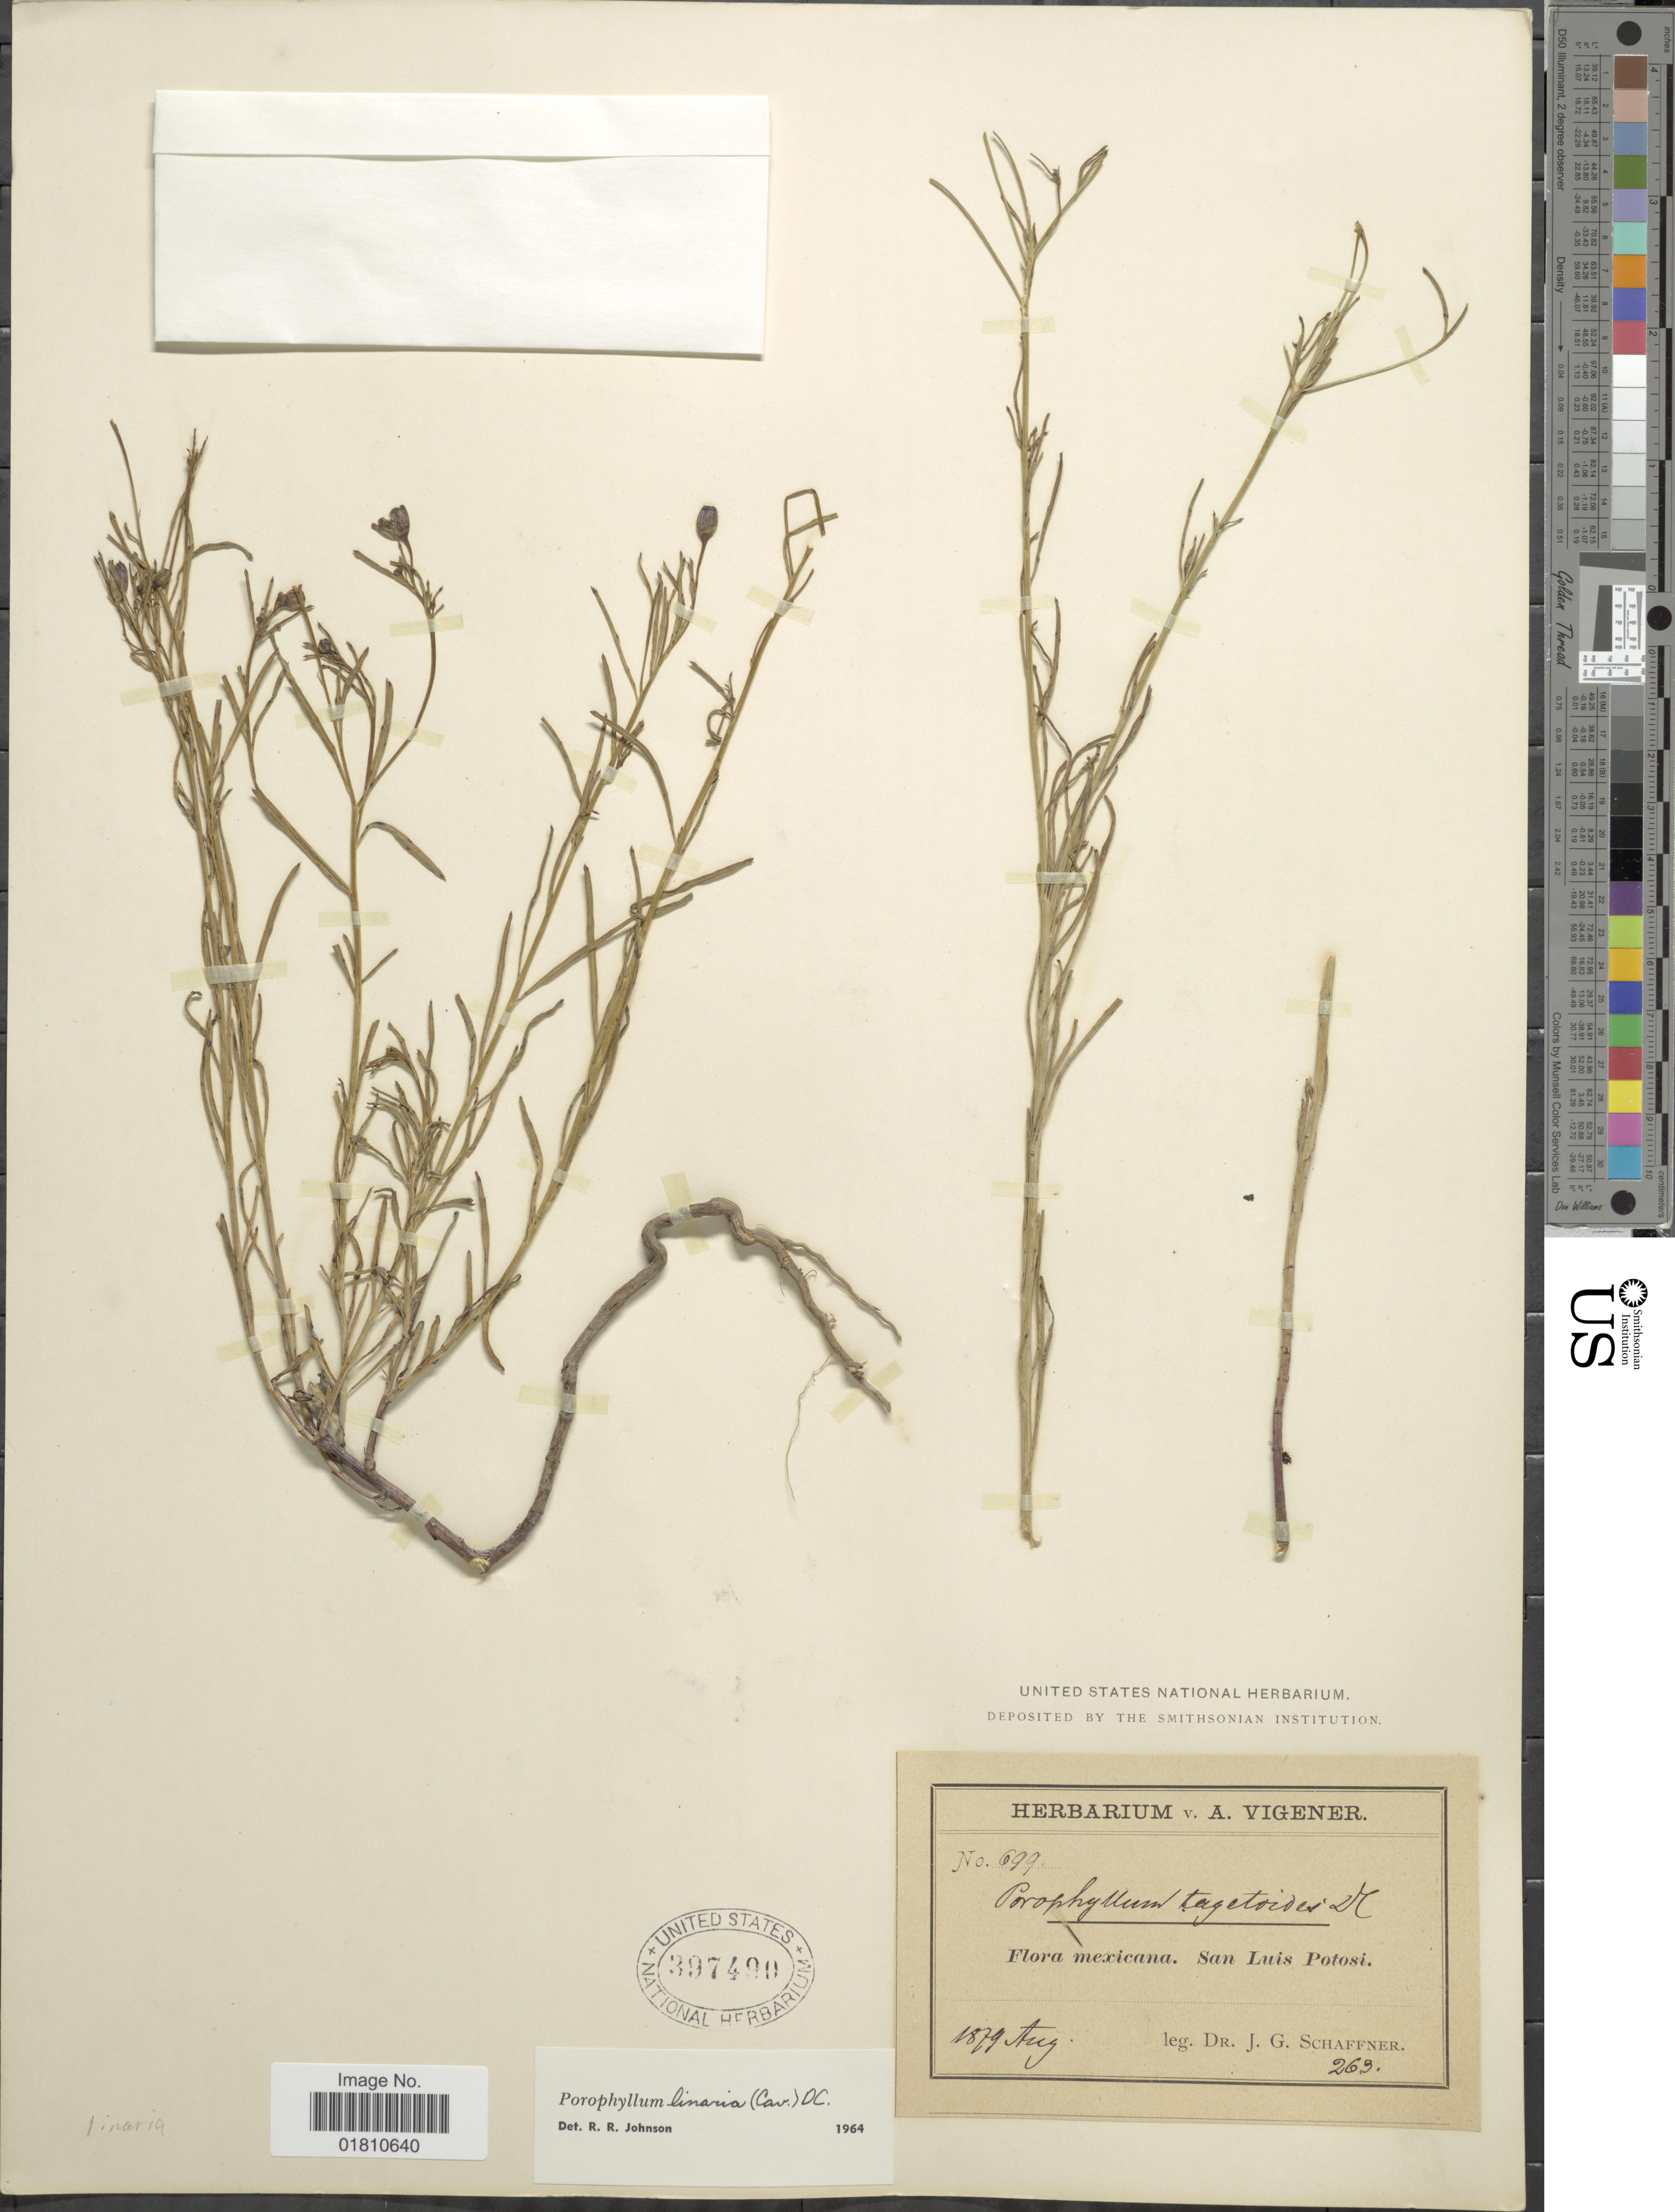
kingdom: Plantae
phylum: Tracheophyta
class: Magnoliopsida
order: Asterales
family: Asteraceae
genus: Porophyllum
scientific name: Porophyllum linaria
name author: (Cav.) DC.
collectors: J. G. Schaffner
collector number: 699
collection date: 1879-07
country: Mexico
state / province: San Luis Potosí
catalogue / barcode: US 397490